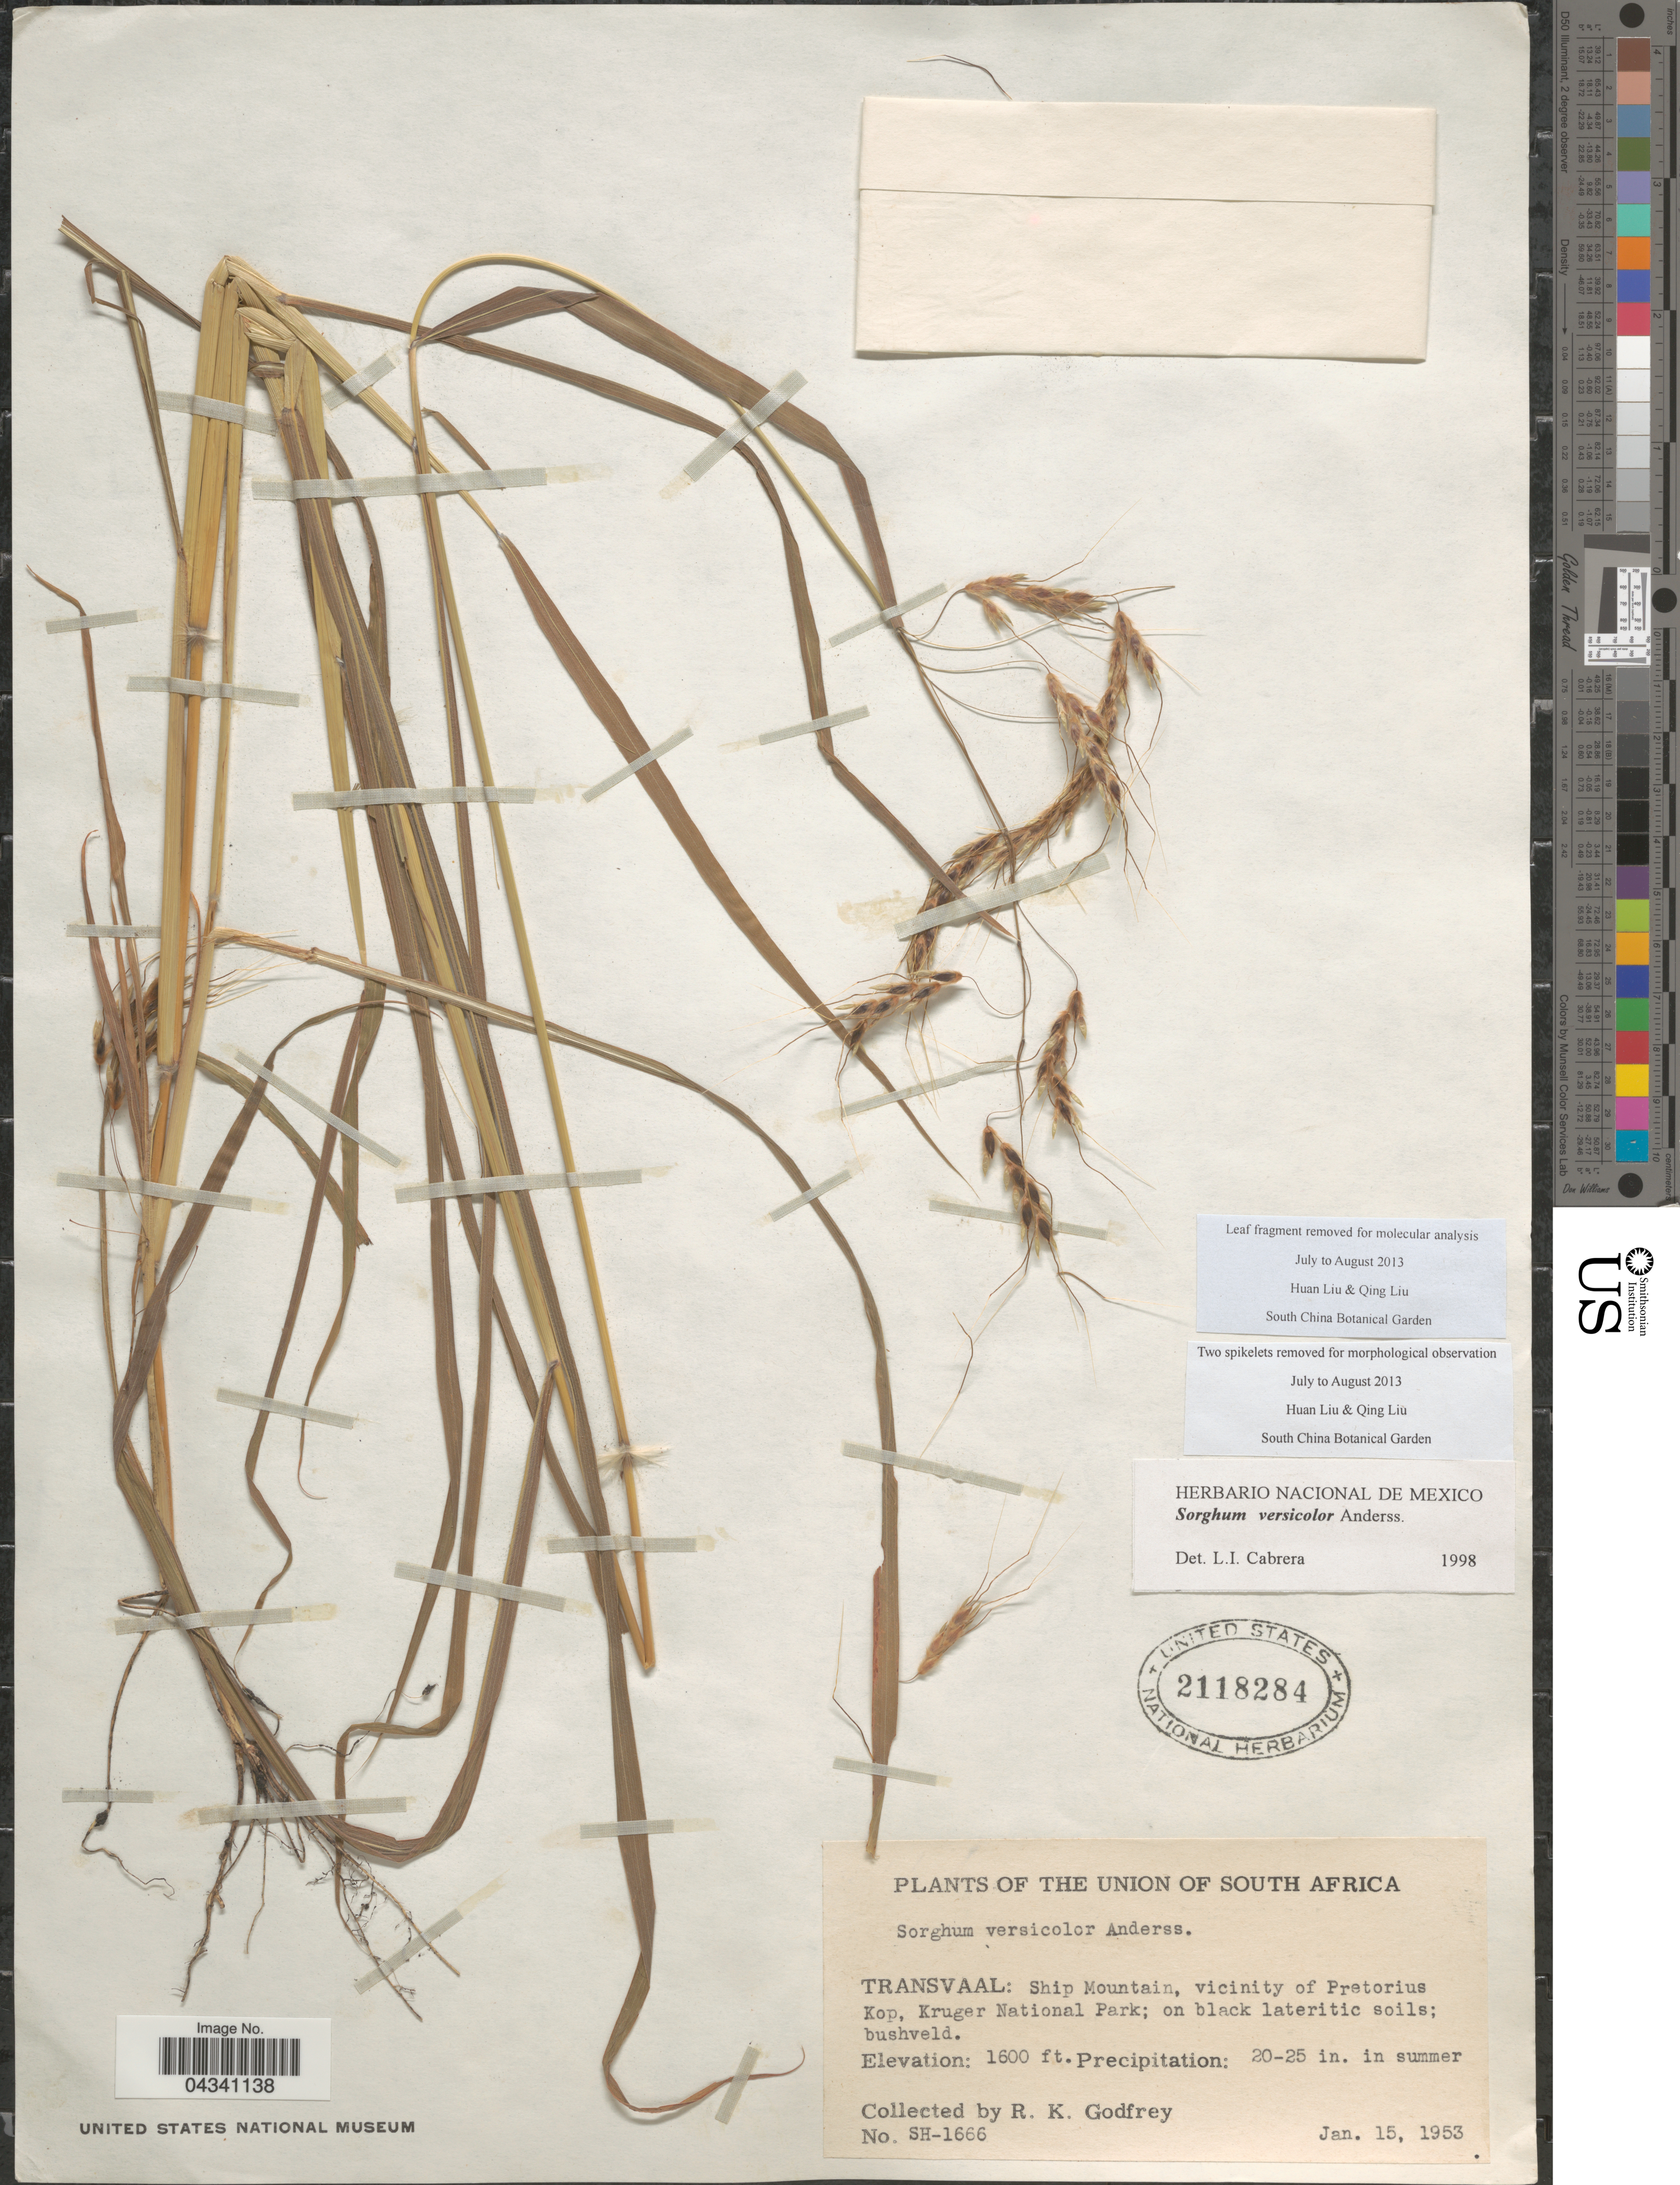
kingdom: Plantae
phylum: Tracheophyta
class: Liliopsida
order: Poales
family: Poaceae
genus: Sorghum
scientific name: Sorghum versicolor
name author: Andersson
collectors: R. K. Godfrey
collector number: SH-1666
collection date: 1953-01-15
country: South Africa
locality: Union of South Africa. Transvaal: Ship Mountain, vicinity of Pretorius Kop, Kruger National Park; on black lateric soils.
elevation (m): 488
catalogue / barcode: US 2118284